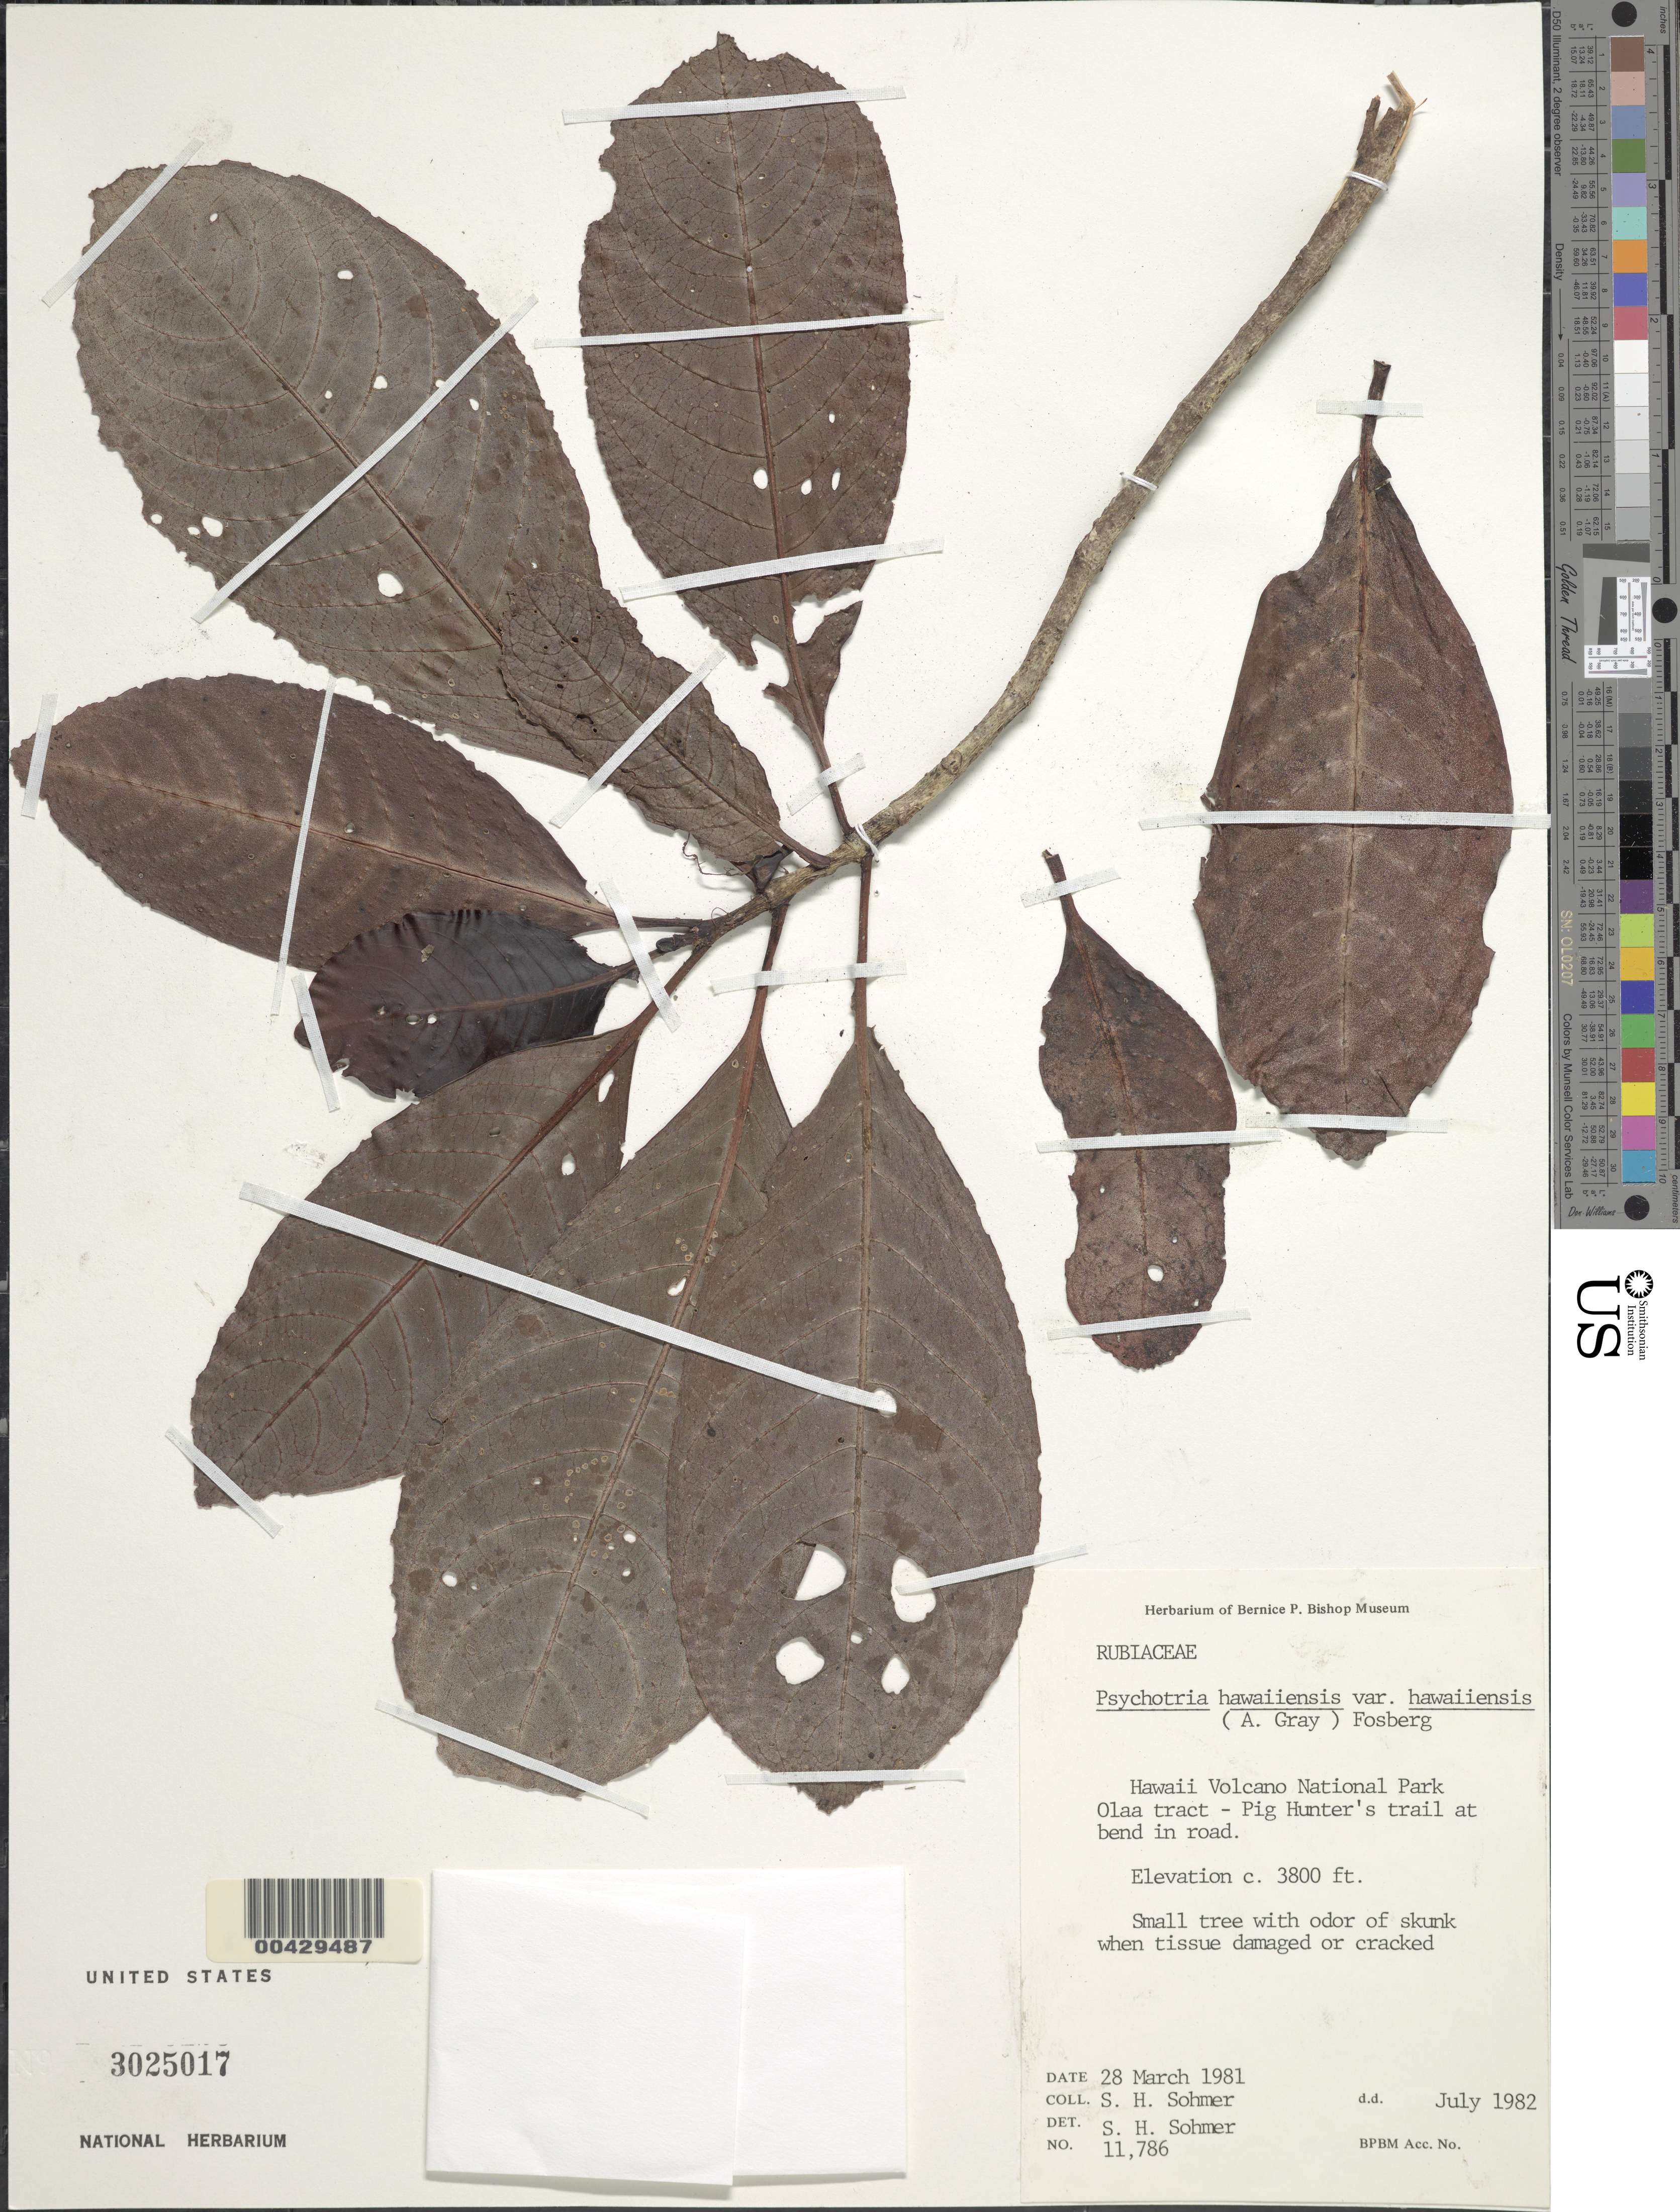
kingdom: Plantae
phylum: Tracheophyta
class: Magnoliopsida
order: Gentianales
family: Rubiaceae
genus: Psychotria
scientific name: Psychotria hawaiiensis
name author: (A. Gray) Fosberg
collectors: S. H. Sohmer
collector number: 11786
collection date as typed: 28 Mar 1981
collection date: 1981-03-28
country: United States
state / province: Hawaii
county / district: Hawaii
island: Hawaii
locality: Hawaii Volcano National Park, Olaa tract - Pig Hunter's trail at bend in road.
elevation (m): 1158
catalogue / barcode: US 3025017